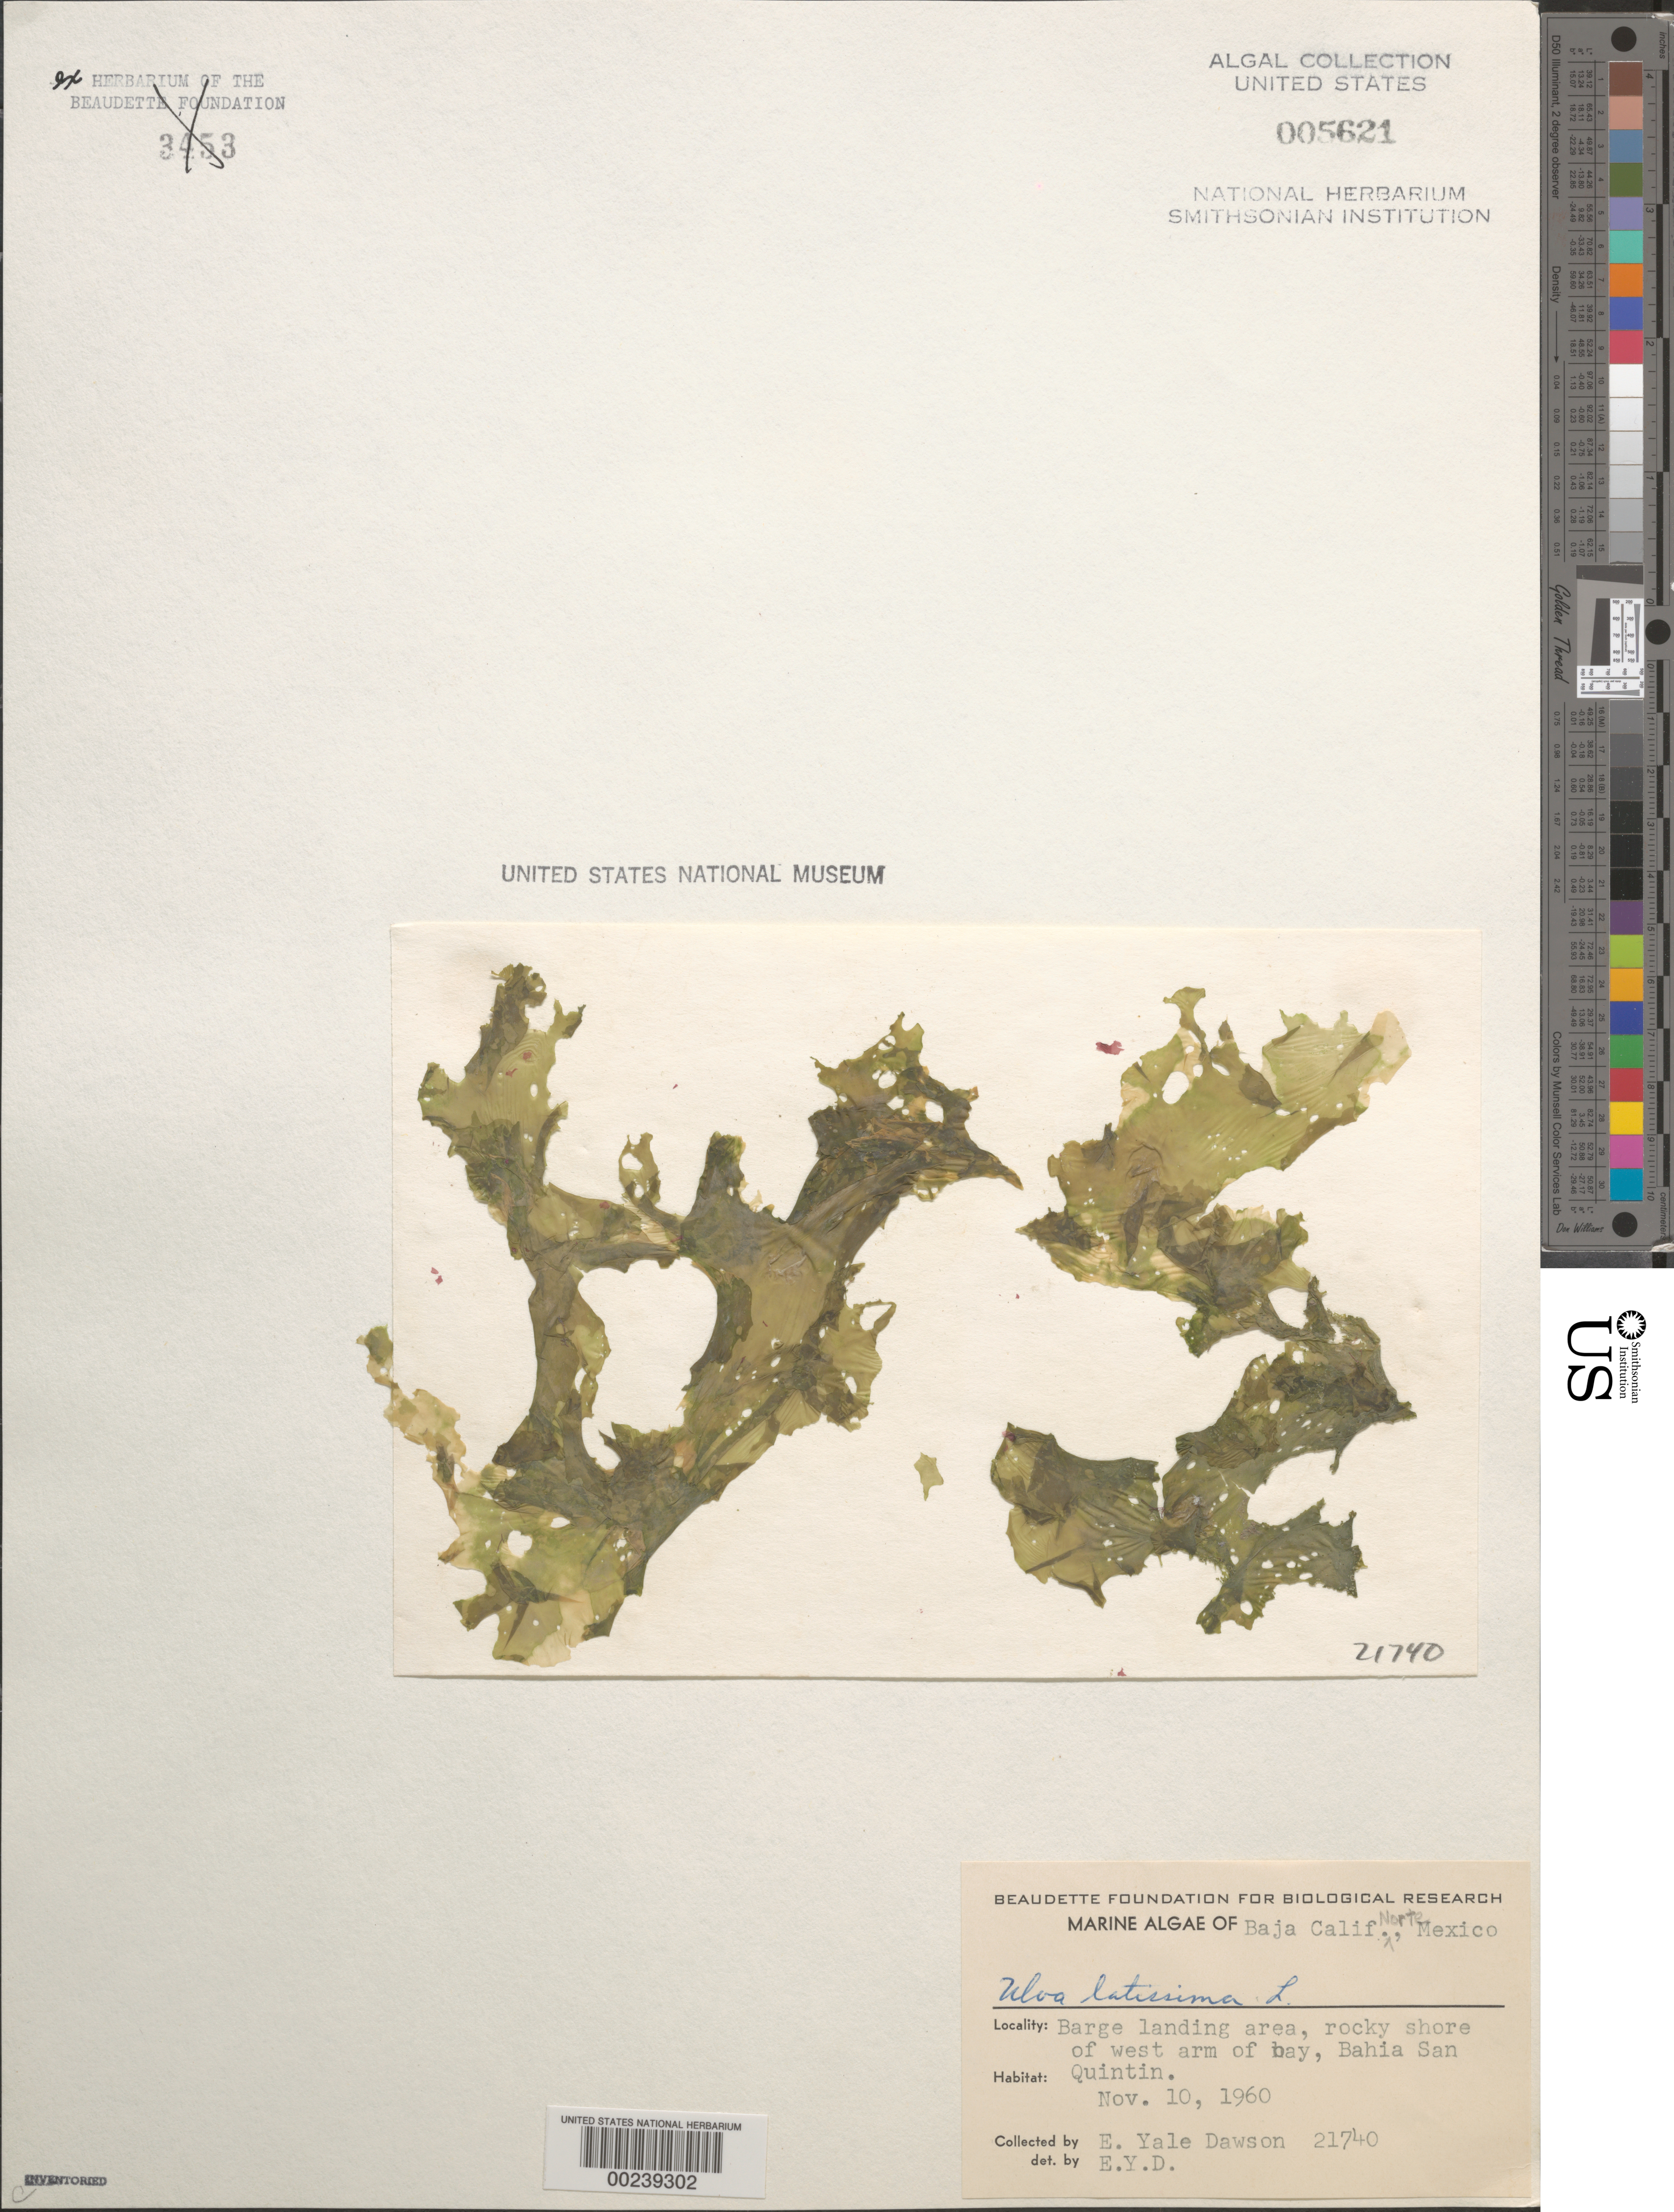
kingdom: Chromista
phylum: Ochrophyta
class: Phaeophyceae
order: Laminariales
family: Laminariaceae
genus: Saccharina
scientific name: Saccharina latissima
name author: C.E. Lane et al.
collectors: E. Y. Dawson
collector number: EYD 21740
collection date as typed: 10 Nov 1960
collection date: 1960-11-10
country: Mexico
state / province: Baja California Norte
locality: Bahia San Quintin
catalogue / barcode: US 5621